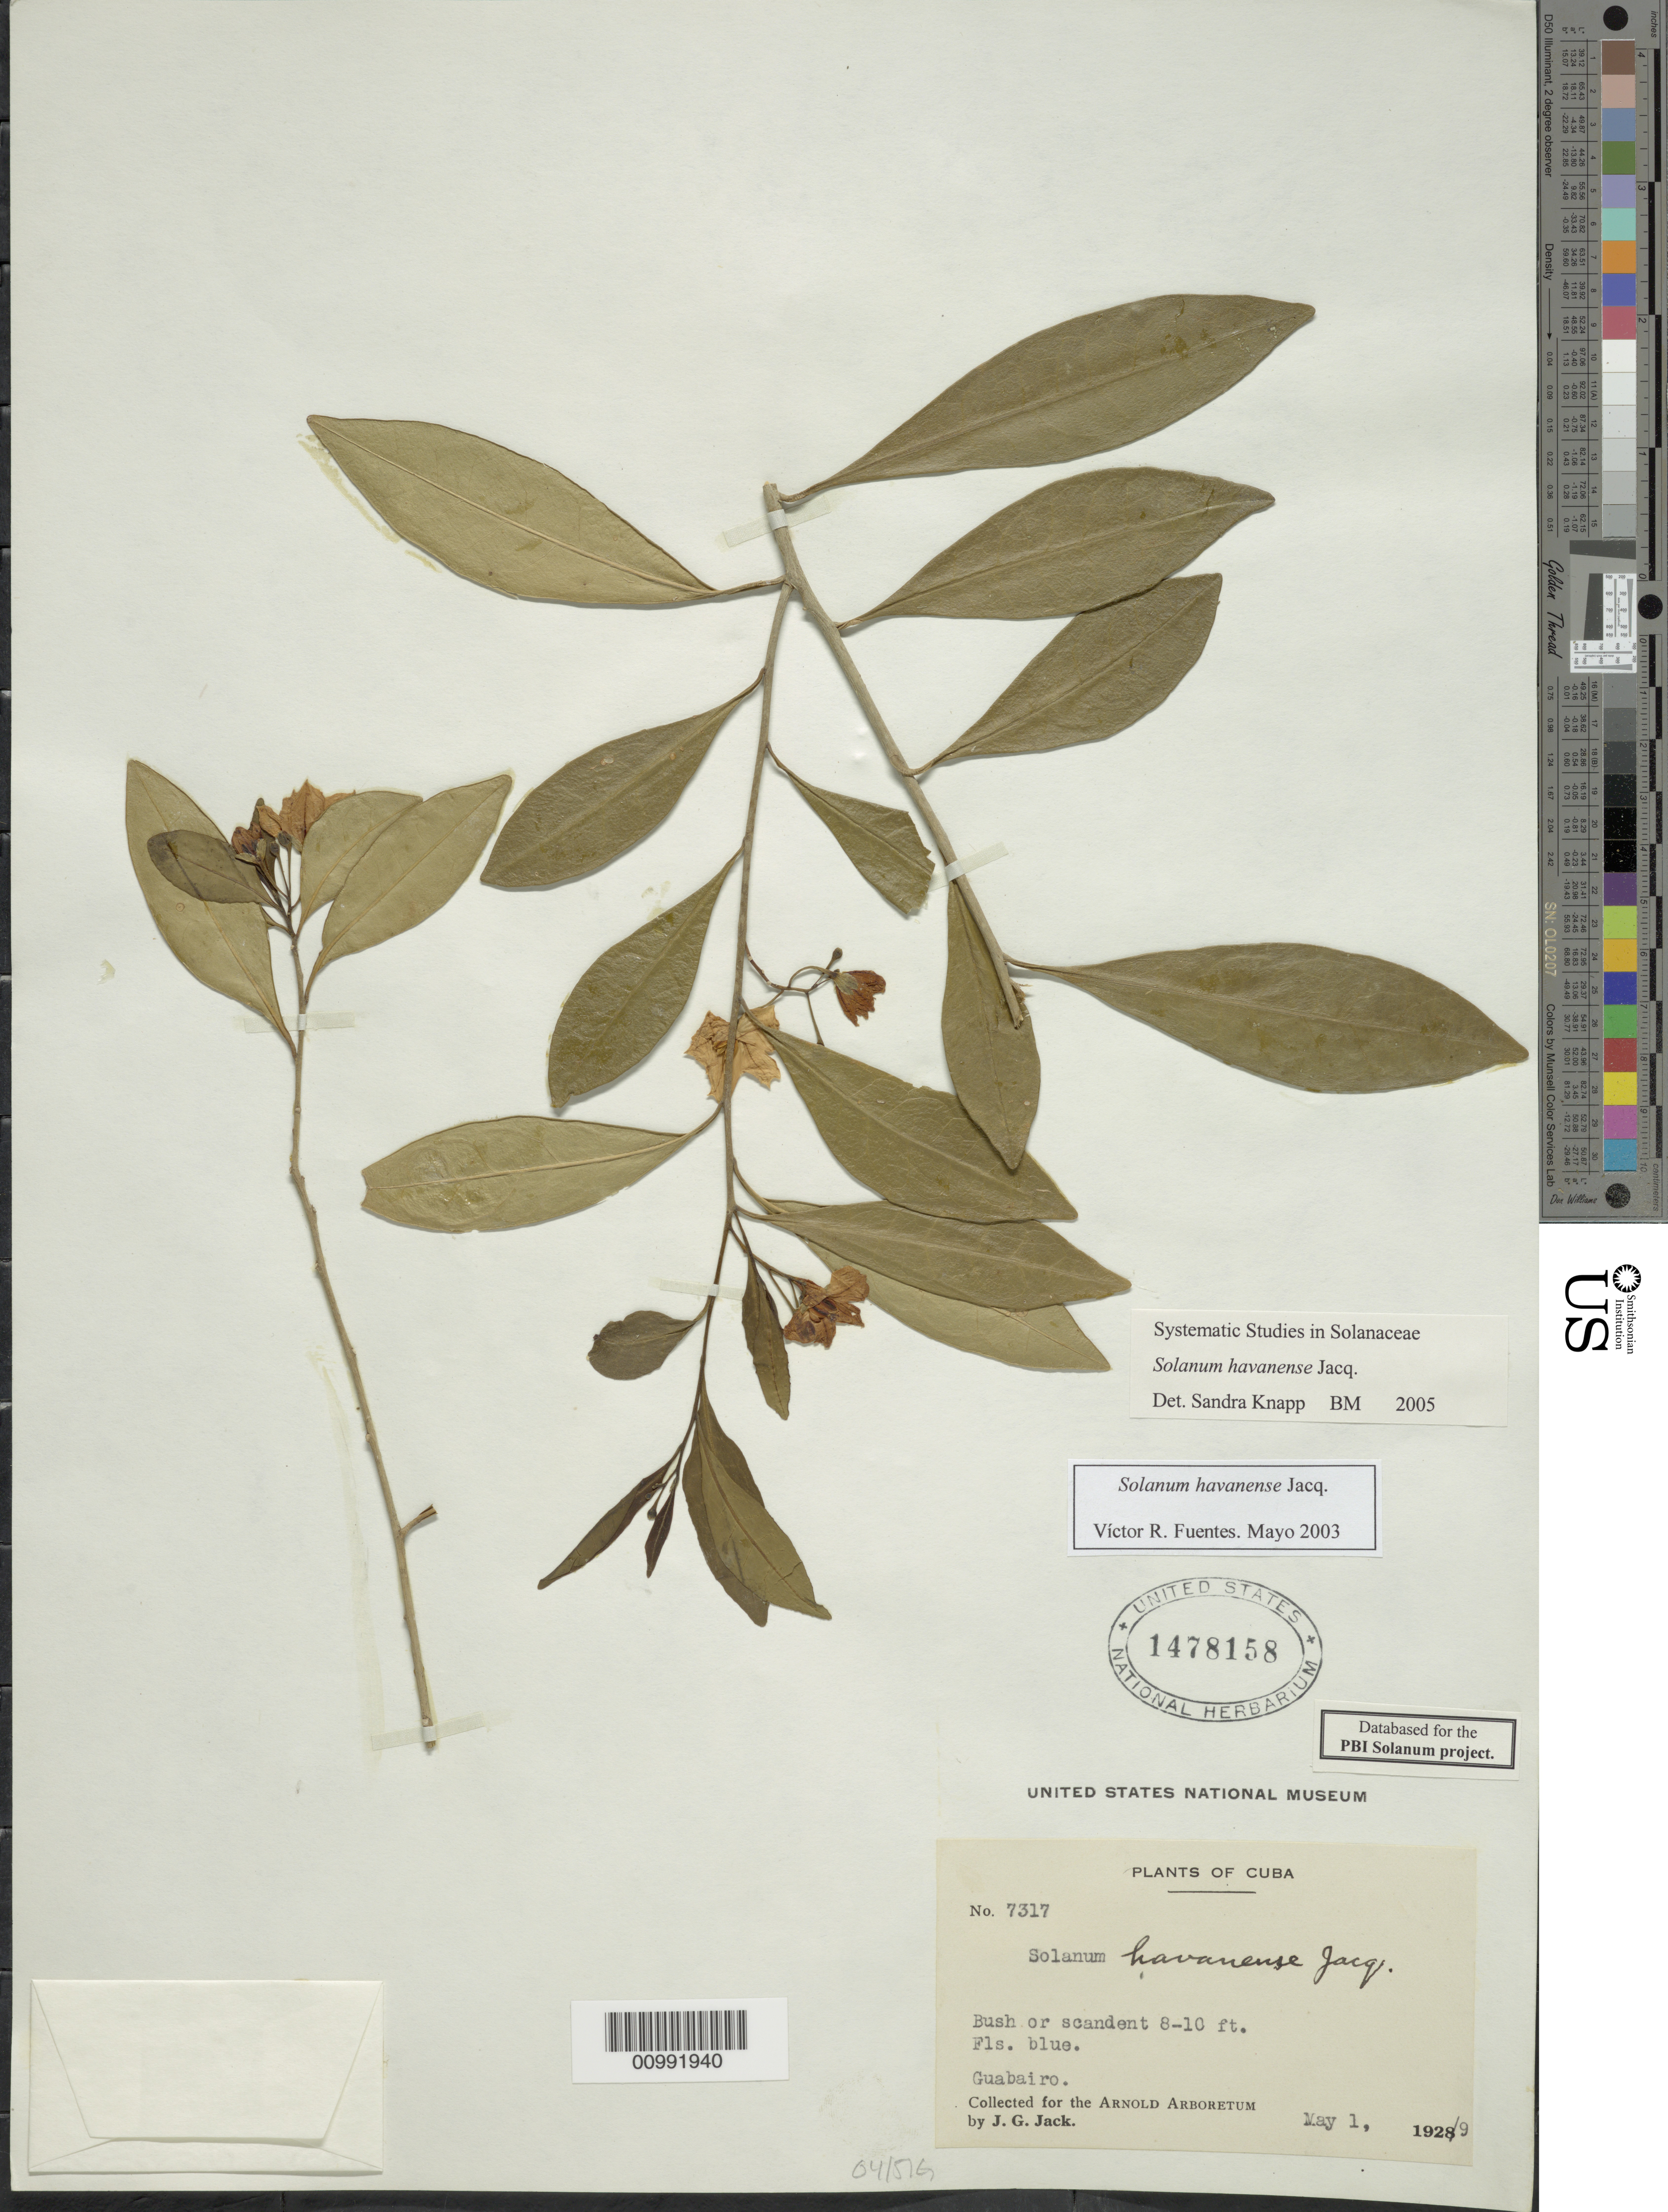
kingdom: Plantae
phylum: Tracheophyta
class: Magnoliopsida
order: Solanales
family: Solanaceae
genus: Solanum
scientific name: Solanum havanense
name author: Jacq.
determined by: Knapp, S. D.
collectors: J. G. Jack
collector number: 7317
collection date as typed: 1 May 1929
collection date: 1929-05-01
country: Cuba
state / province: Cienfuegos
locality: Guabairo, Soledad, Cienfuegos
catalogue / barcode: US 1478158